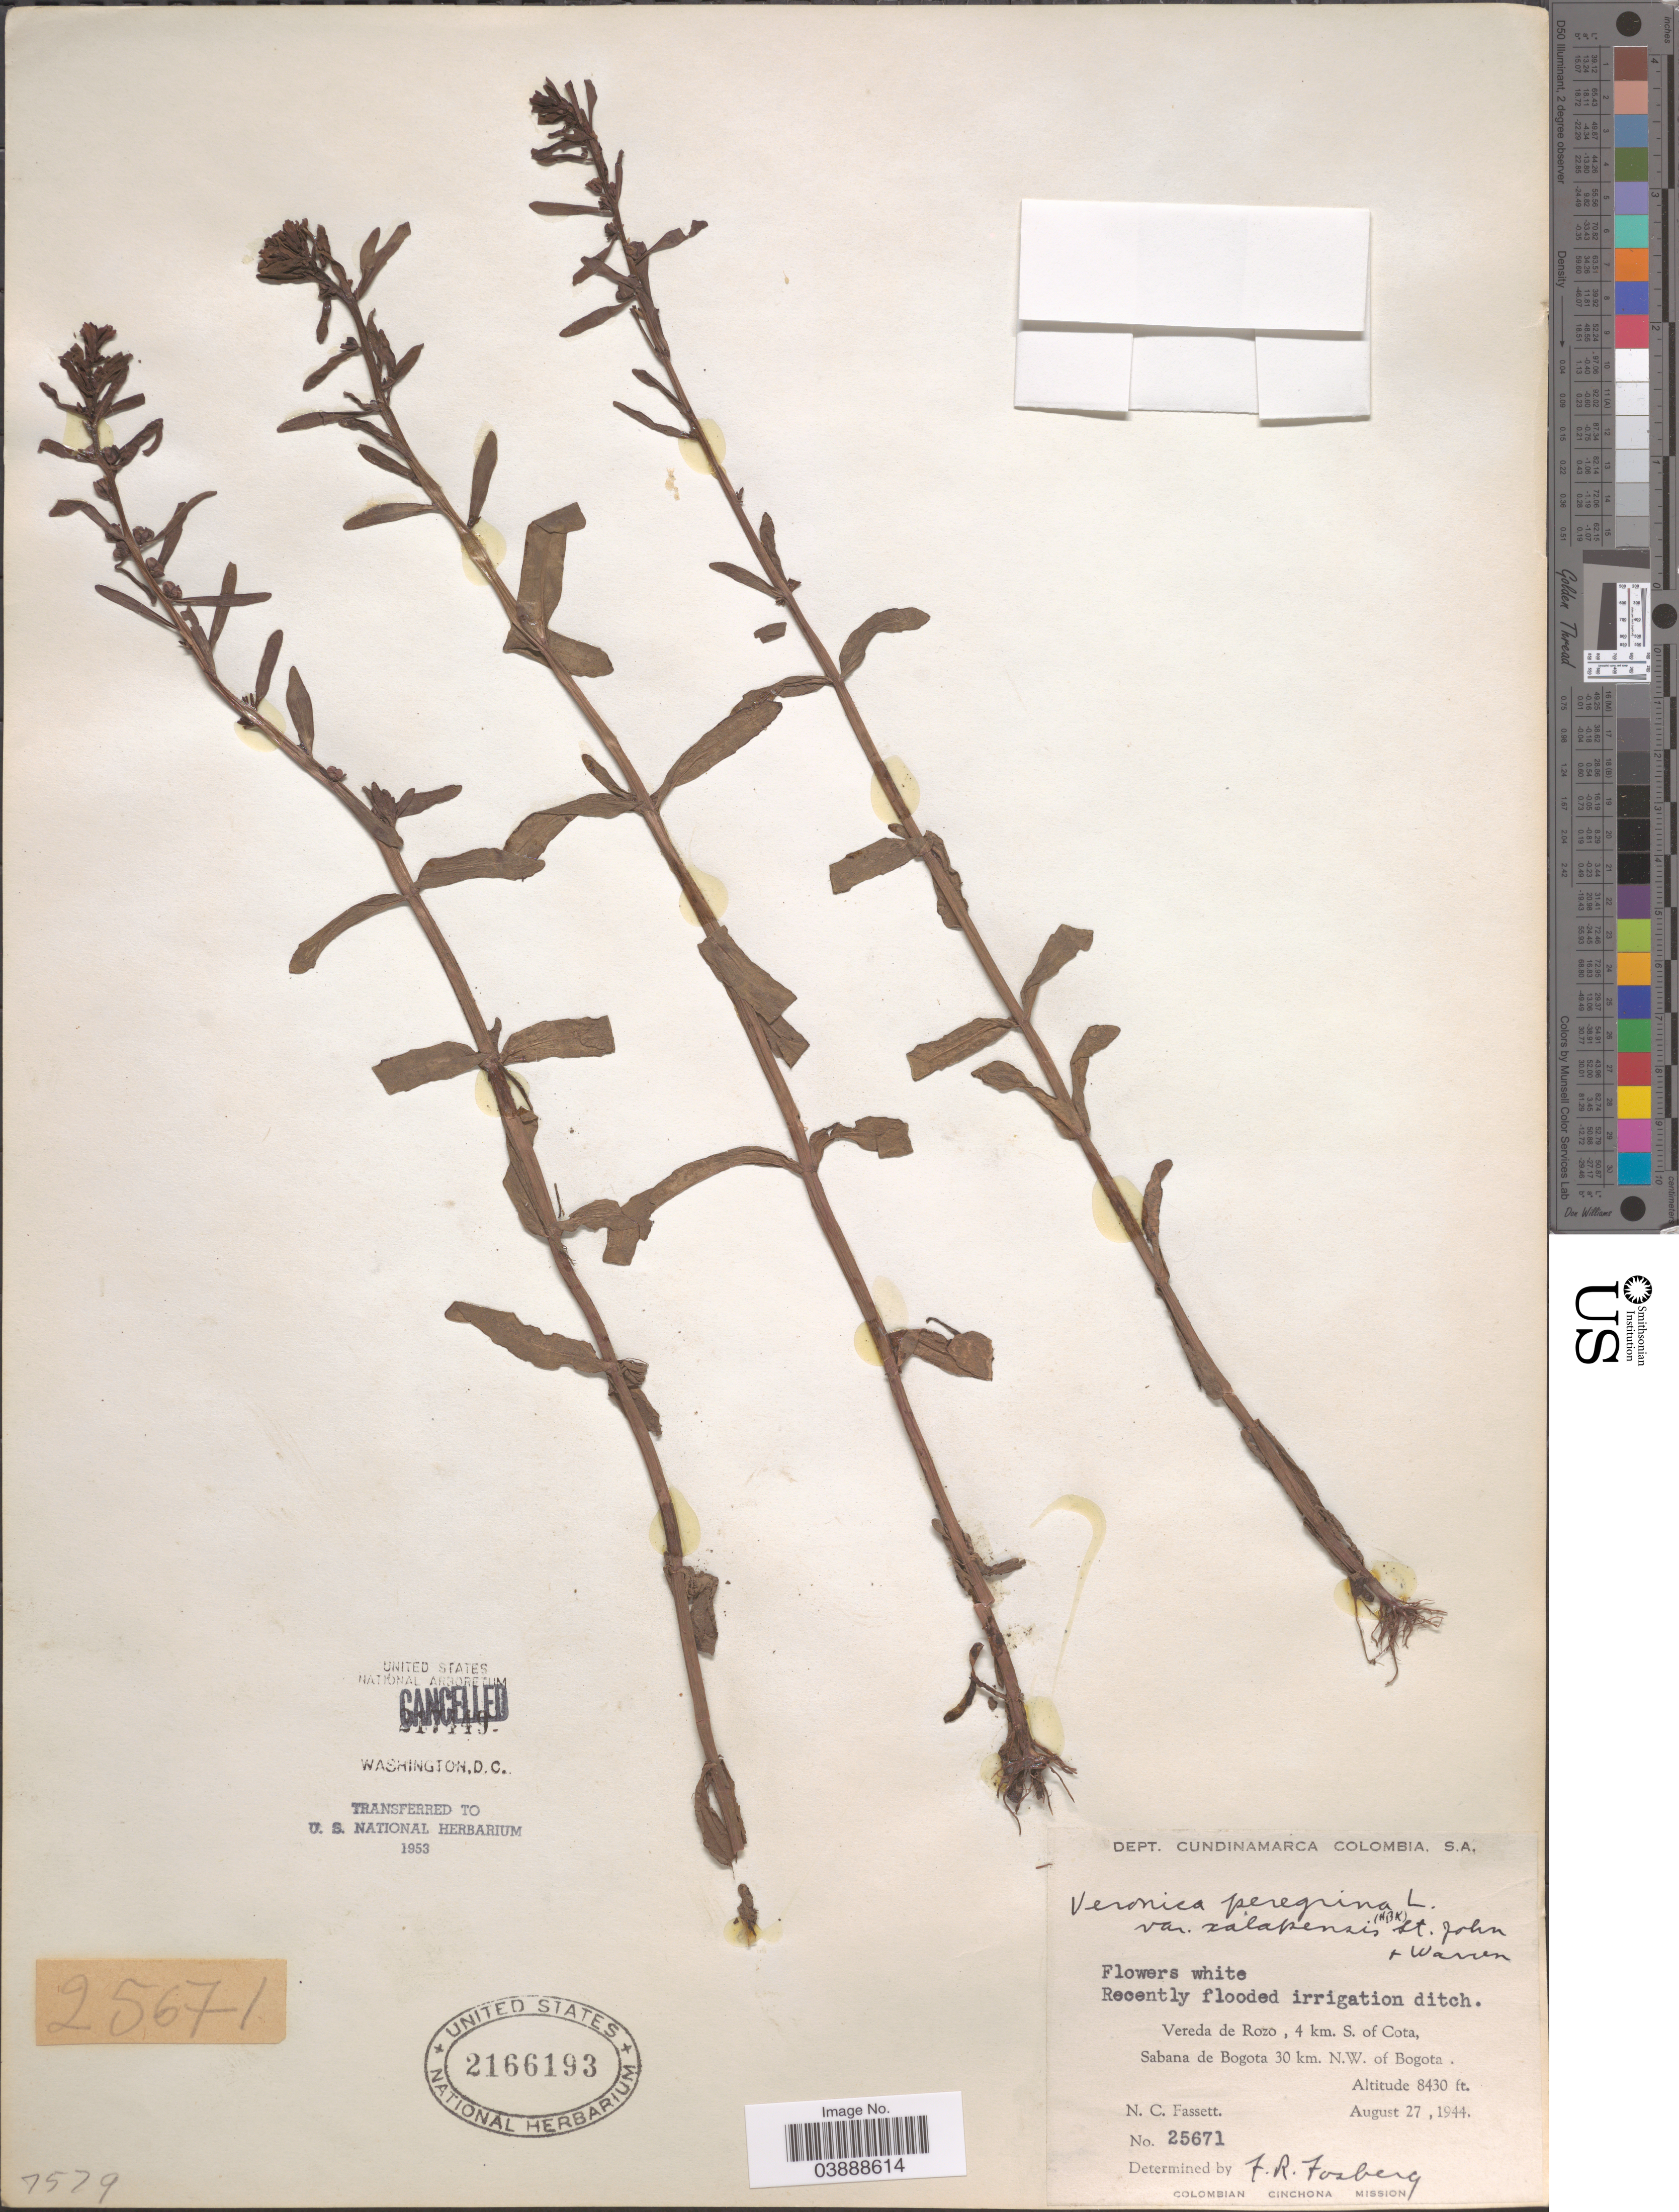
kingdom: Plantae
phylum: Tracheophyta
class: Magnoliopsida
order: Lamiales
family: Plantaginaceae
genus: Veronica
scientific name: Veronica peregrina var. xalapensis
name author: Kunth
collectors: N. C. Fassett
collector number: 25671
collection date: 1944-08-27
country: Colombia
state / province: Cundinamarca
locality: Dept. Cundinamarca. Vereda de Rozo, 4 km. S. of Cota, Sabana de Bogota 30 km. N.W. of Bogota.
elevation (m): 2569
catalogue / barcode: US 2166193